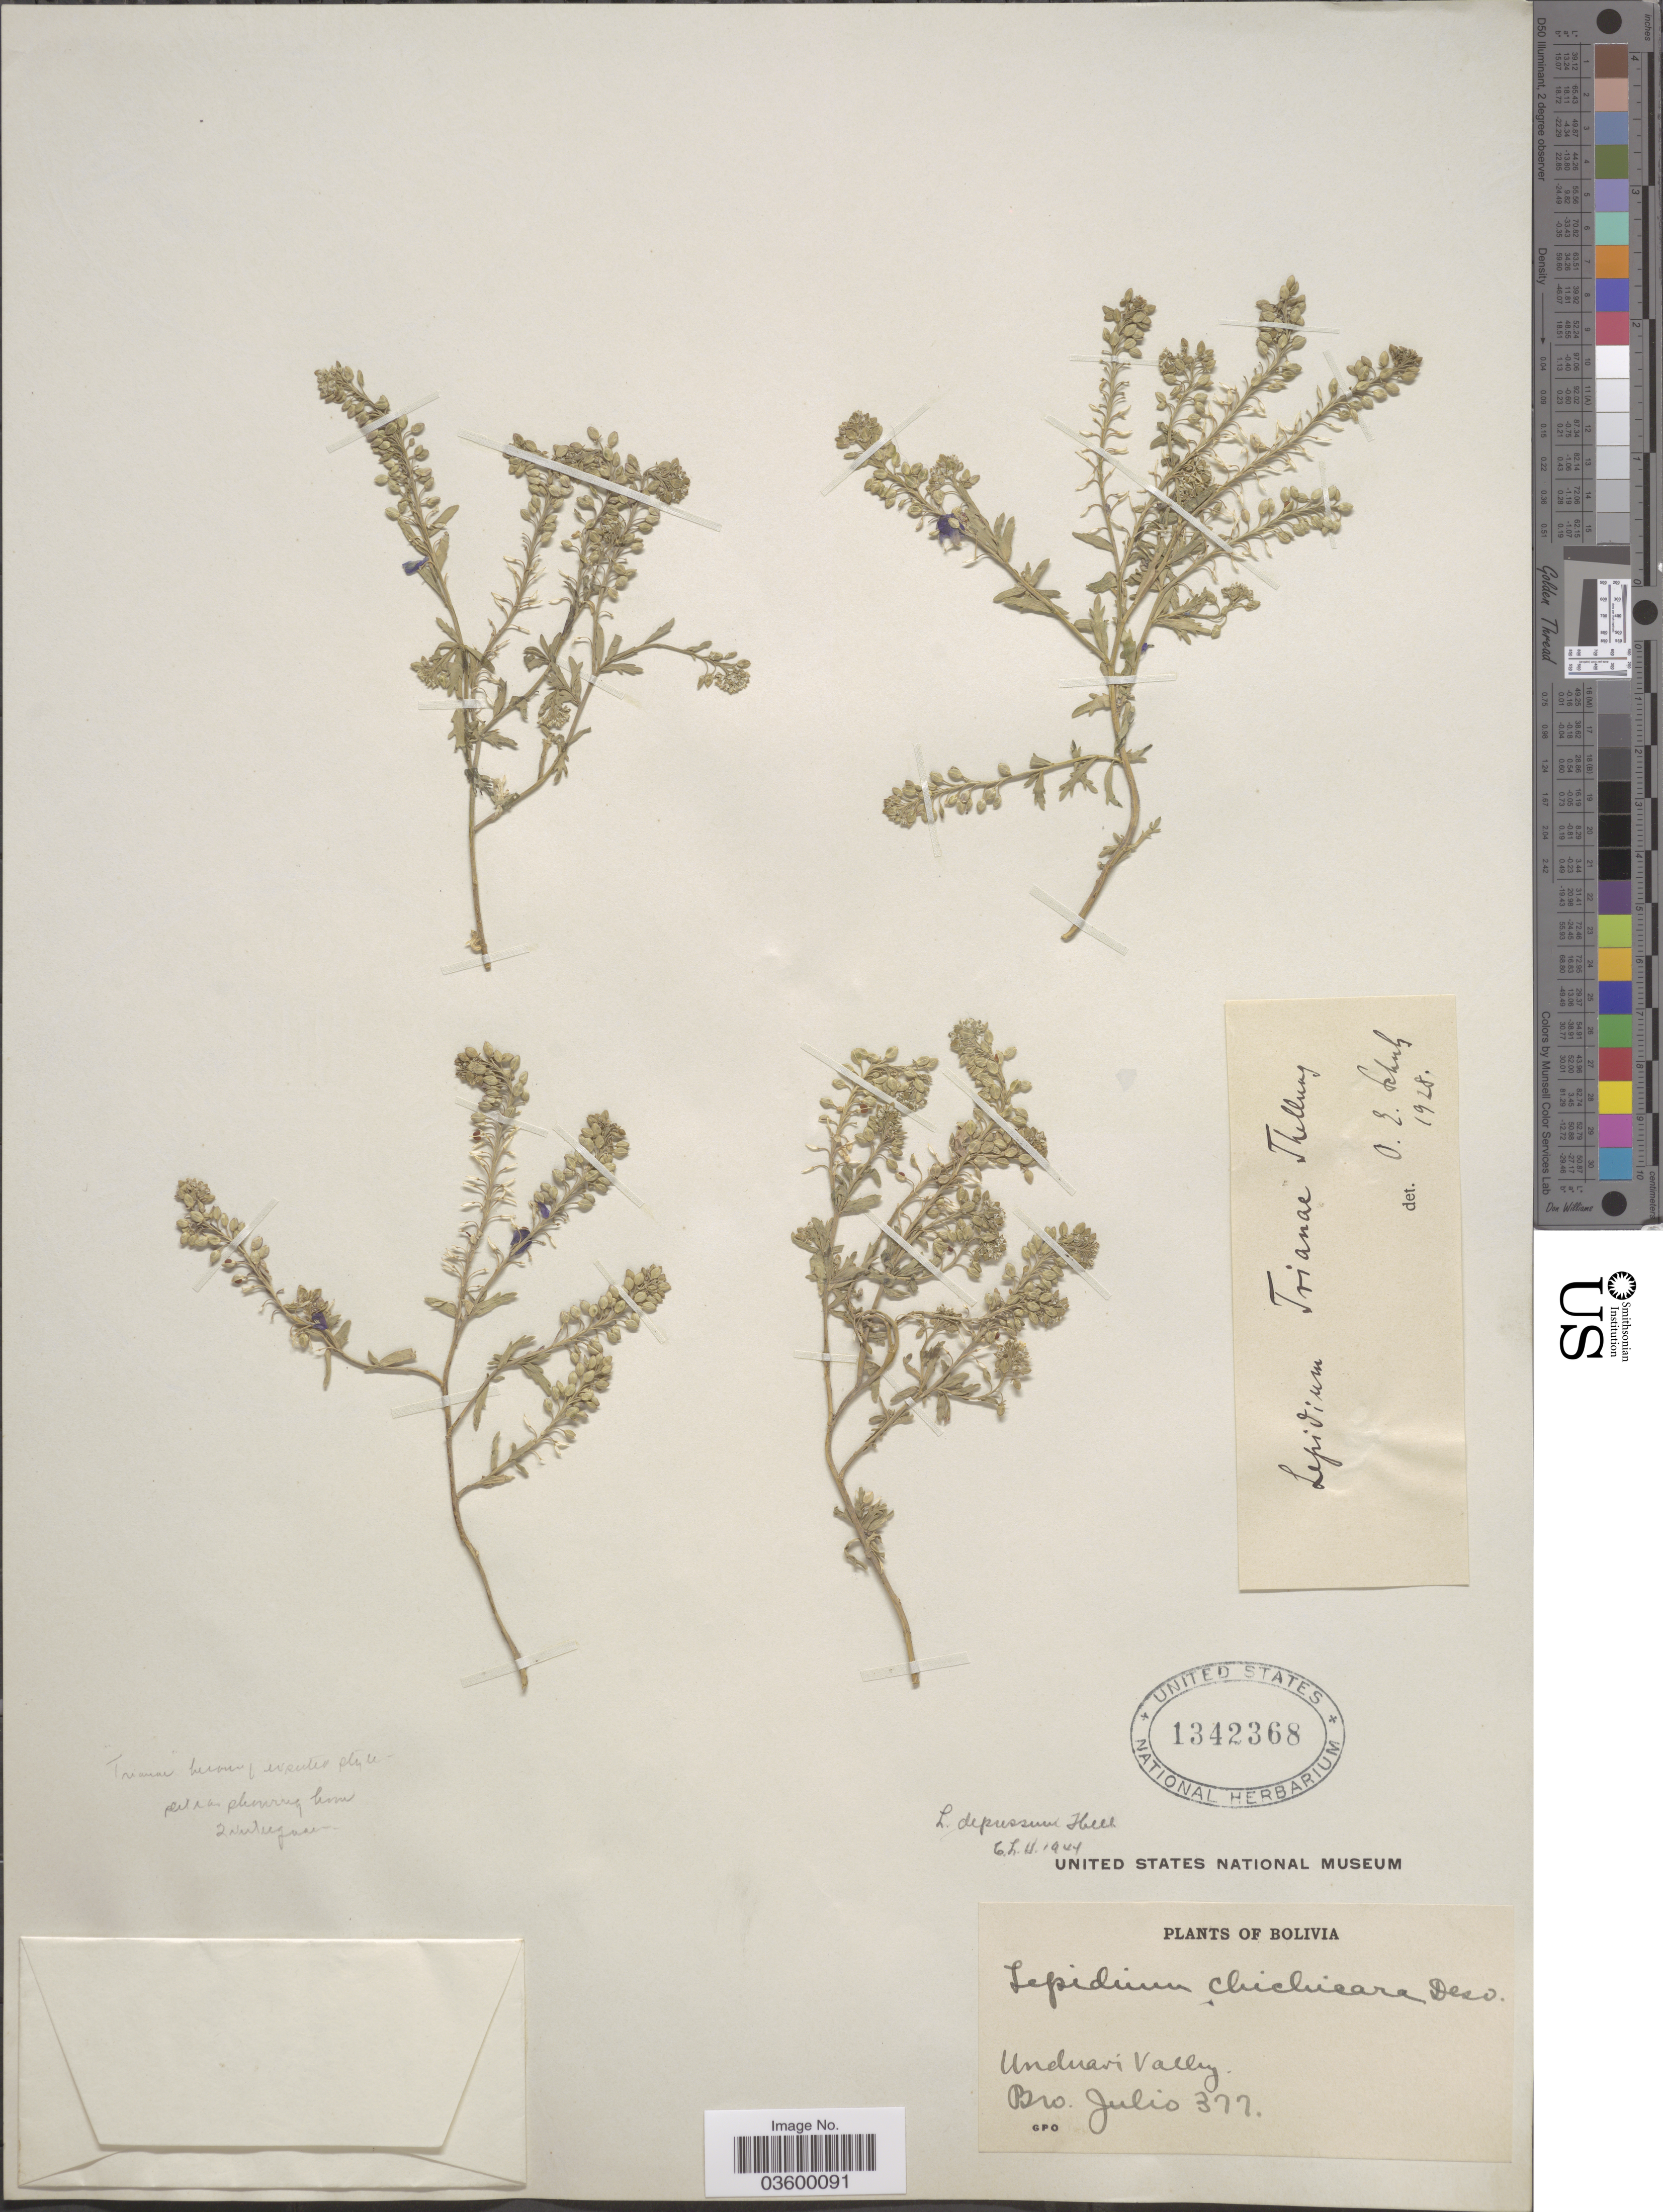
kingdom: Plantae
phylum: Tracheophyta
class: Magnoliopsida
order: Brassicales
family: Brassicaceae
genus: Lepidium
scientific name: Lepidium depressum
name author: Thell.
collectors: Bro. Julio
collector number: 377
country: Bolivia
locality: Unduavi Valley.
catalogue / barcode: US 1342368